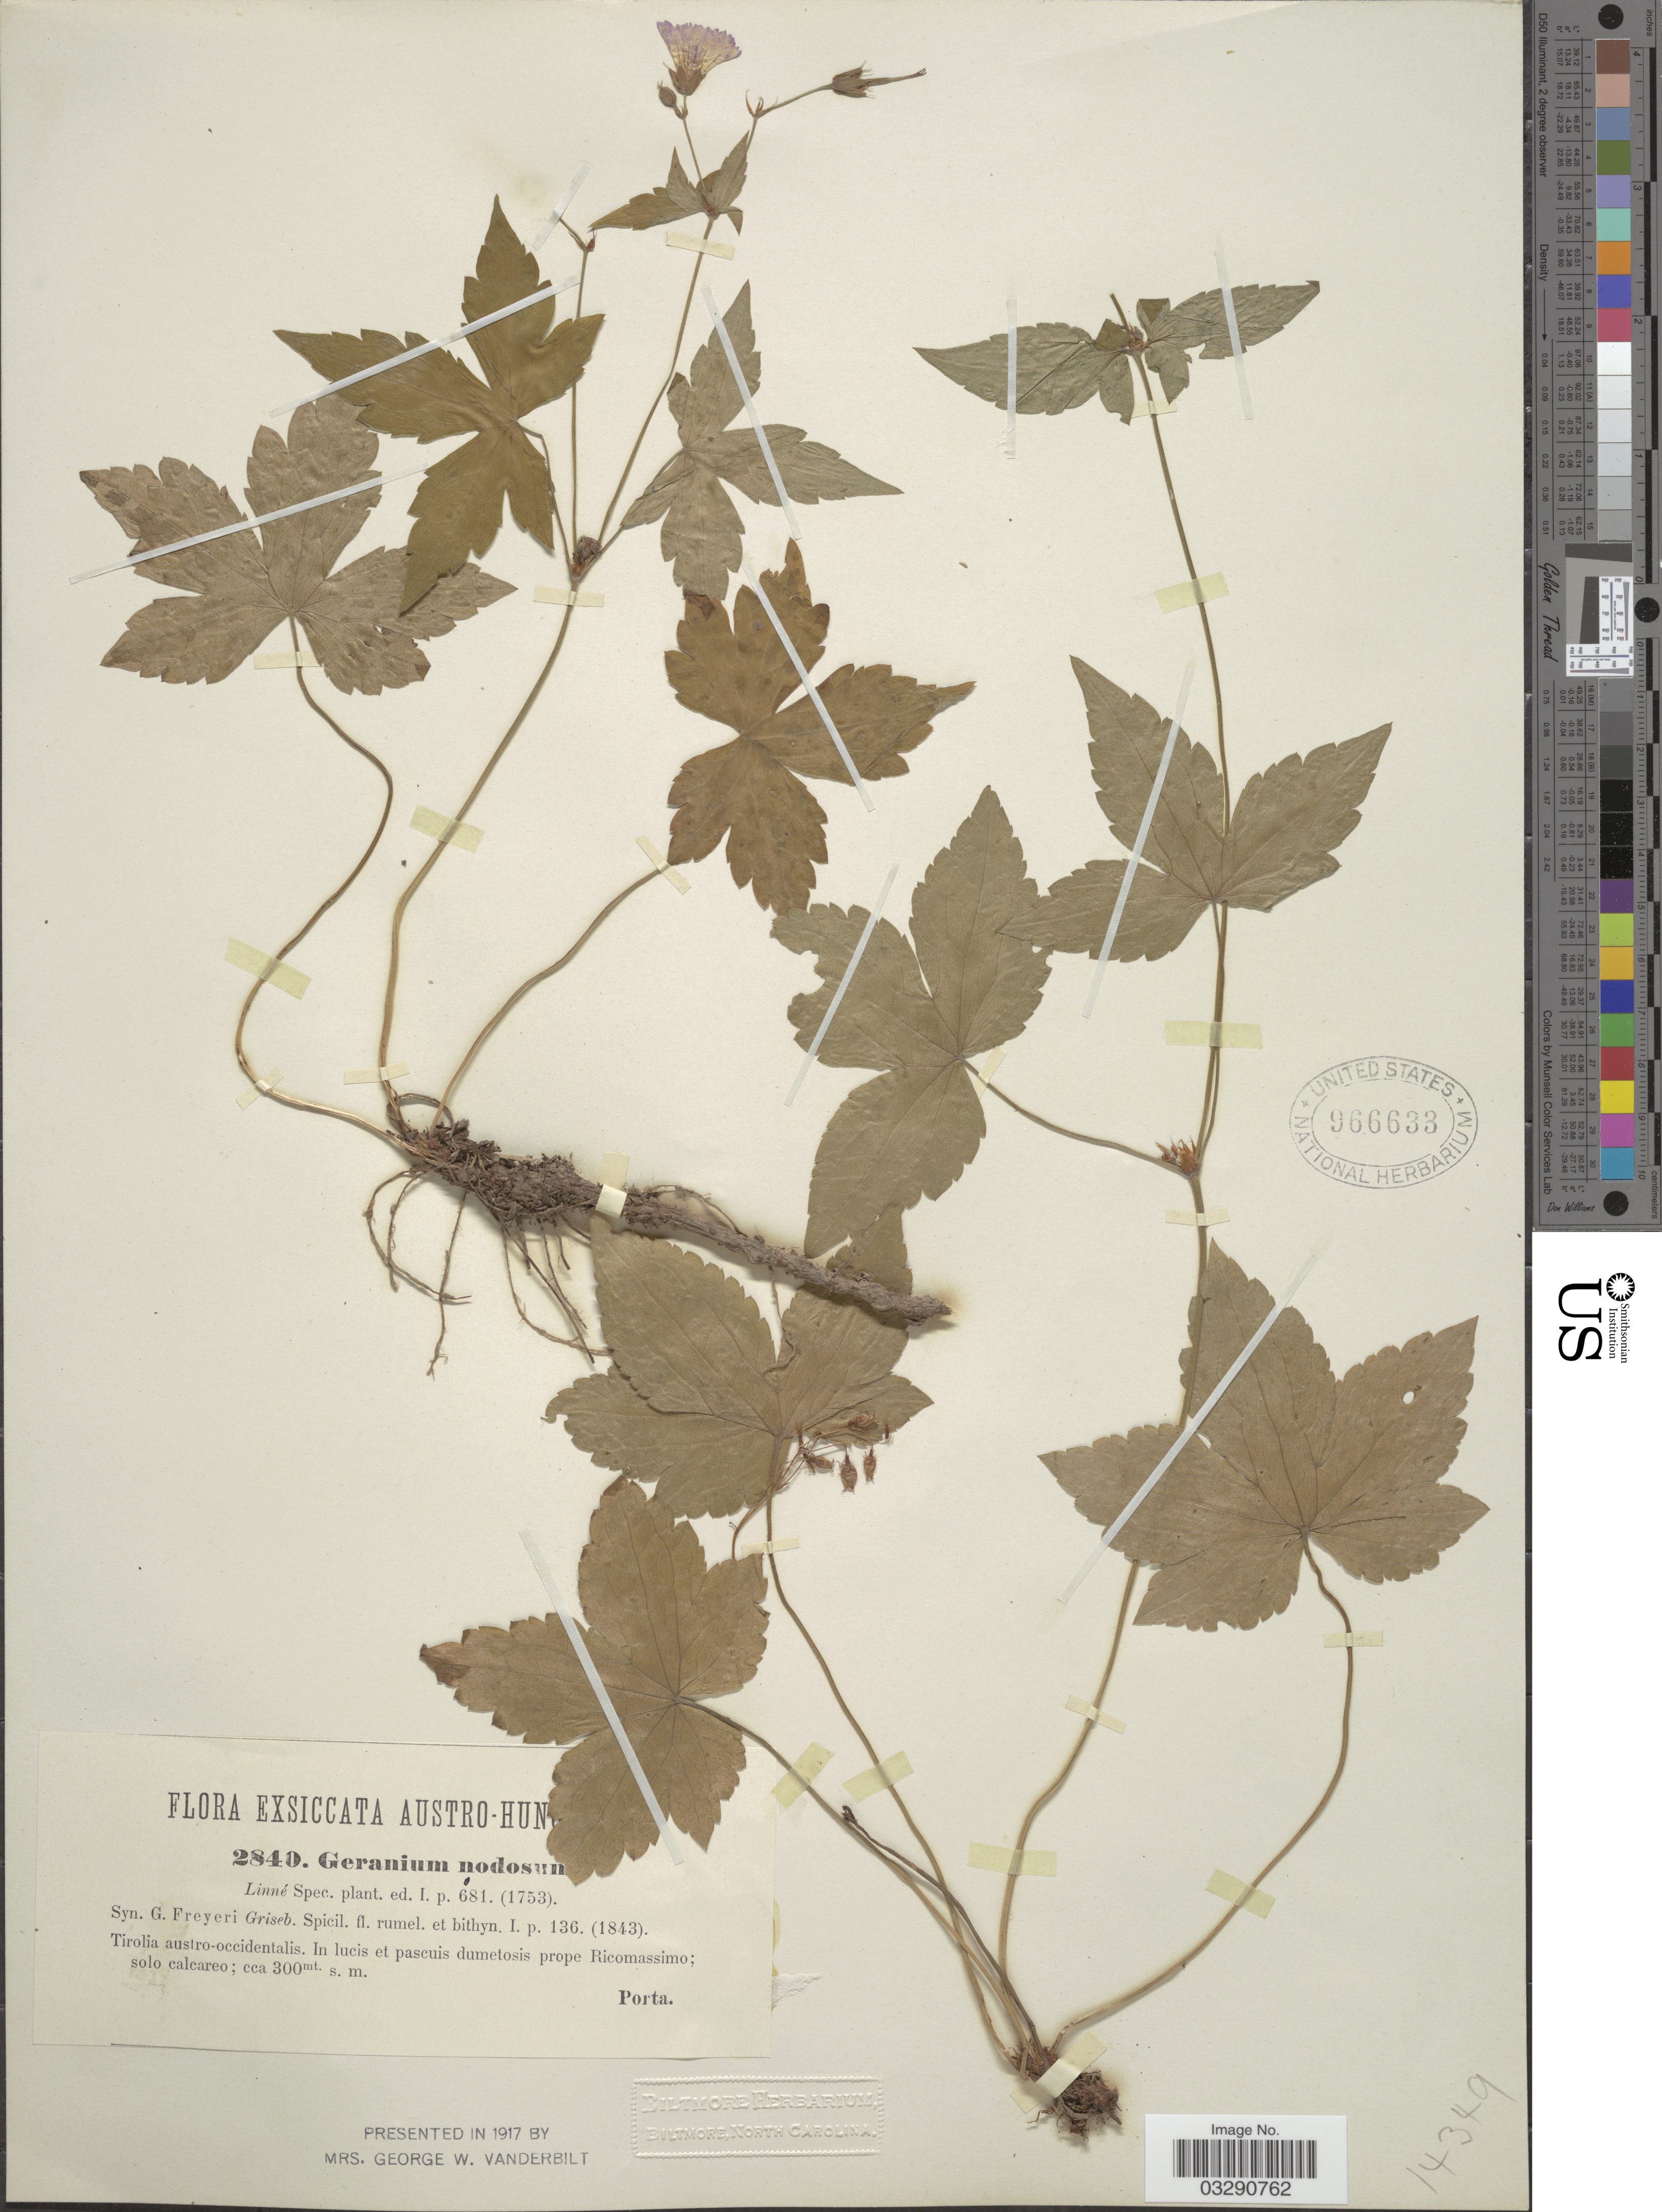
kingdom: Plantae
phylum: Tracheophyta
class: Magnoliopsida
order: Geraniales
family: Geraniaceae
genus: Geranium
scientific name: Geranium nodosum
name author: L.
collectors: -- Porta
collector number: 2840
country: Italy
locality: Austro-Hun [illegible text] Tirolia austro-occidentalis. In lucis et pascuis dumetosis prope Ricomassimo.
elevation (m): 300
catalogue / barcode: US 966633